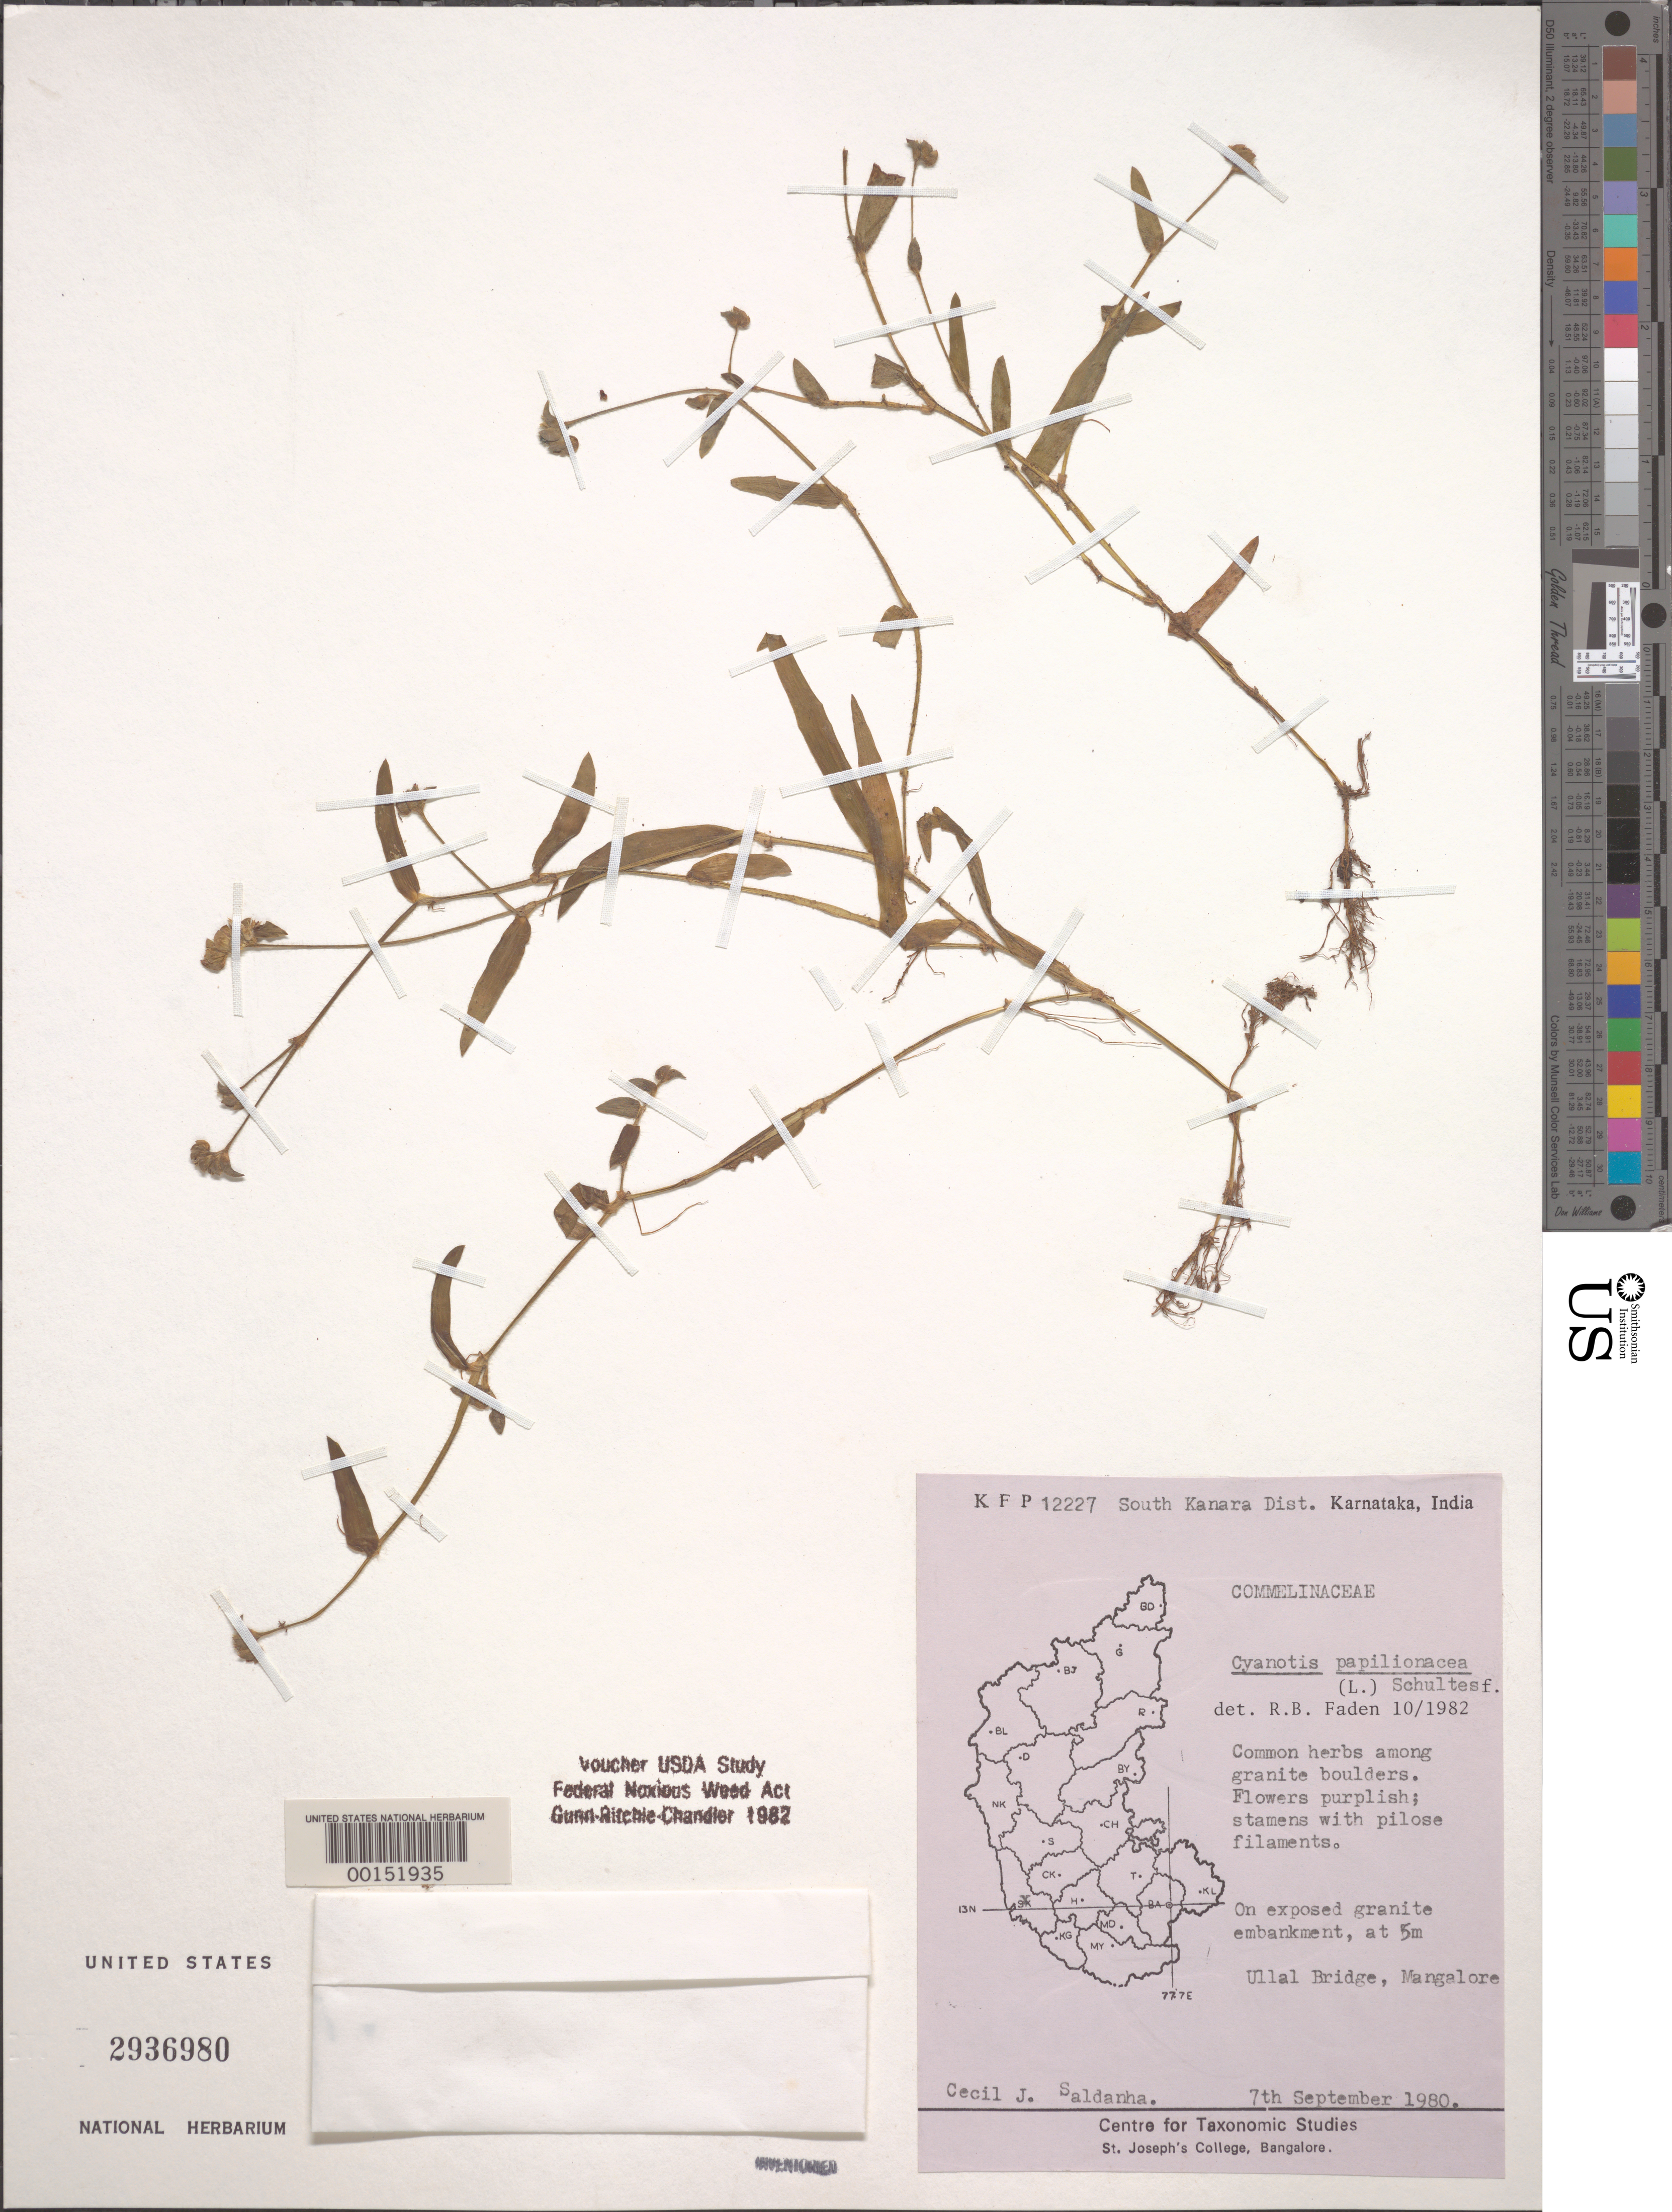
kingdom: Plantae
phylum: Tracheophyta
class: Liliopsida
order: Commelinales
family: Commelinaceae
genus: Cyanotis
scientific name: Cyanotis papilionacea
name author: (Burm. f.) Schult. & Schult. f.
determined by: Faden, Robert B., (US), Smithsonian Institution - National Museum of Natural History (UNITED STATES)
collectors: C. J. Saldanha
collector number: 12227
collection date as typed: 07 Sep 1980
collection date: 1980-09-07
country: India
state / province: Karnataka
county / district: Dakshina Kannada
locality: South kanara district, ullal bridge, mangalore, mysore state. [mysore state = karnataka; south kanara = dakshina kannada.]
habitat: Exposed granite embankment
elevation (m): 5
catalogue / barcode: US 2936980